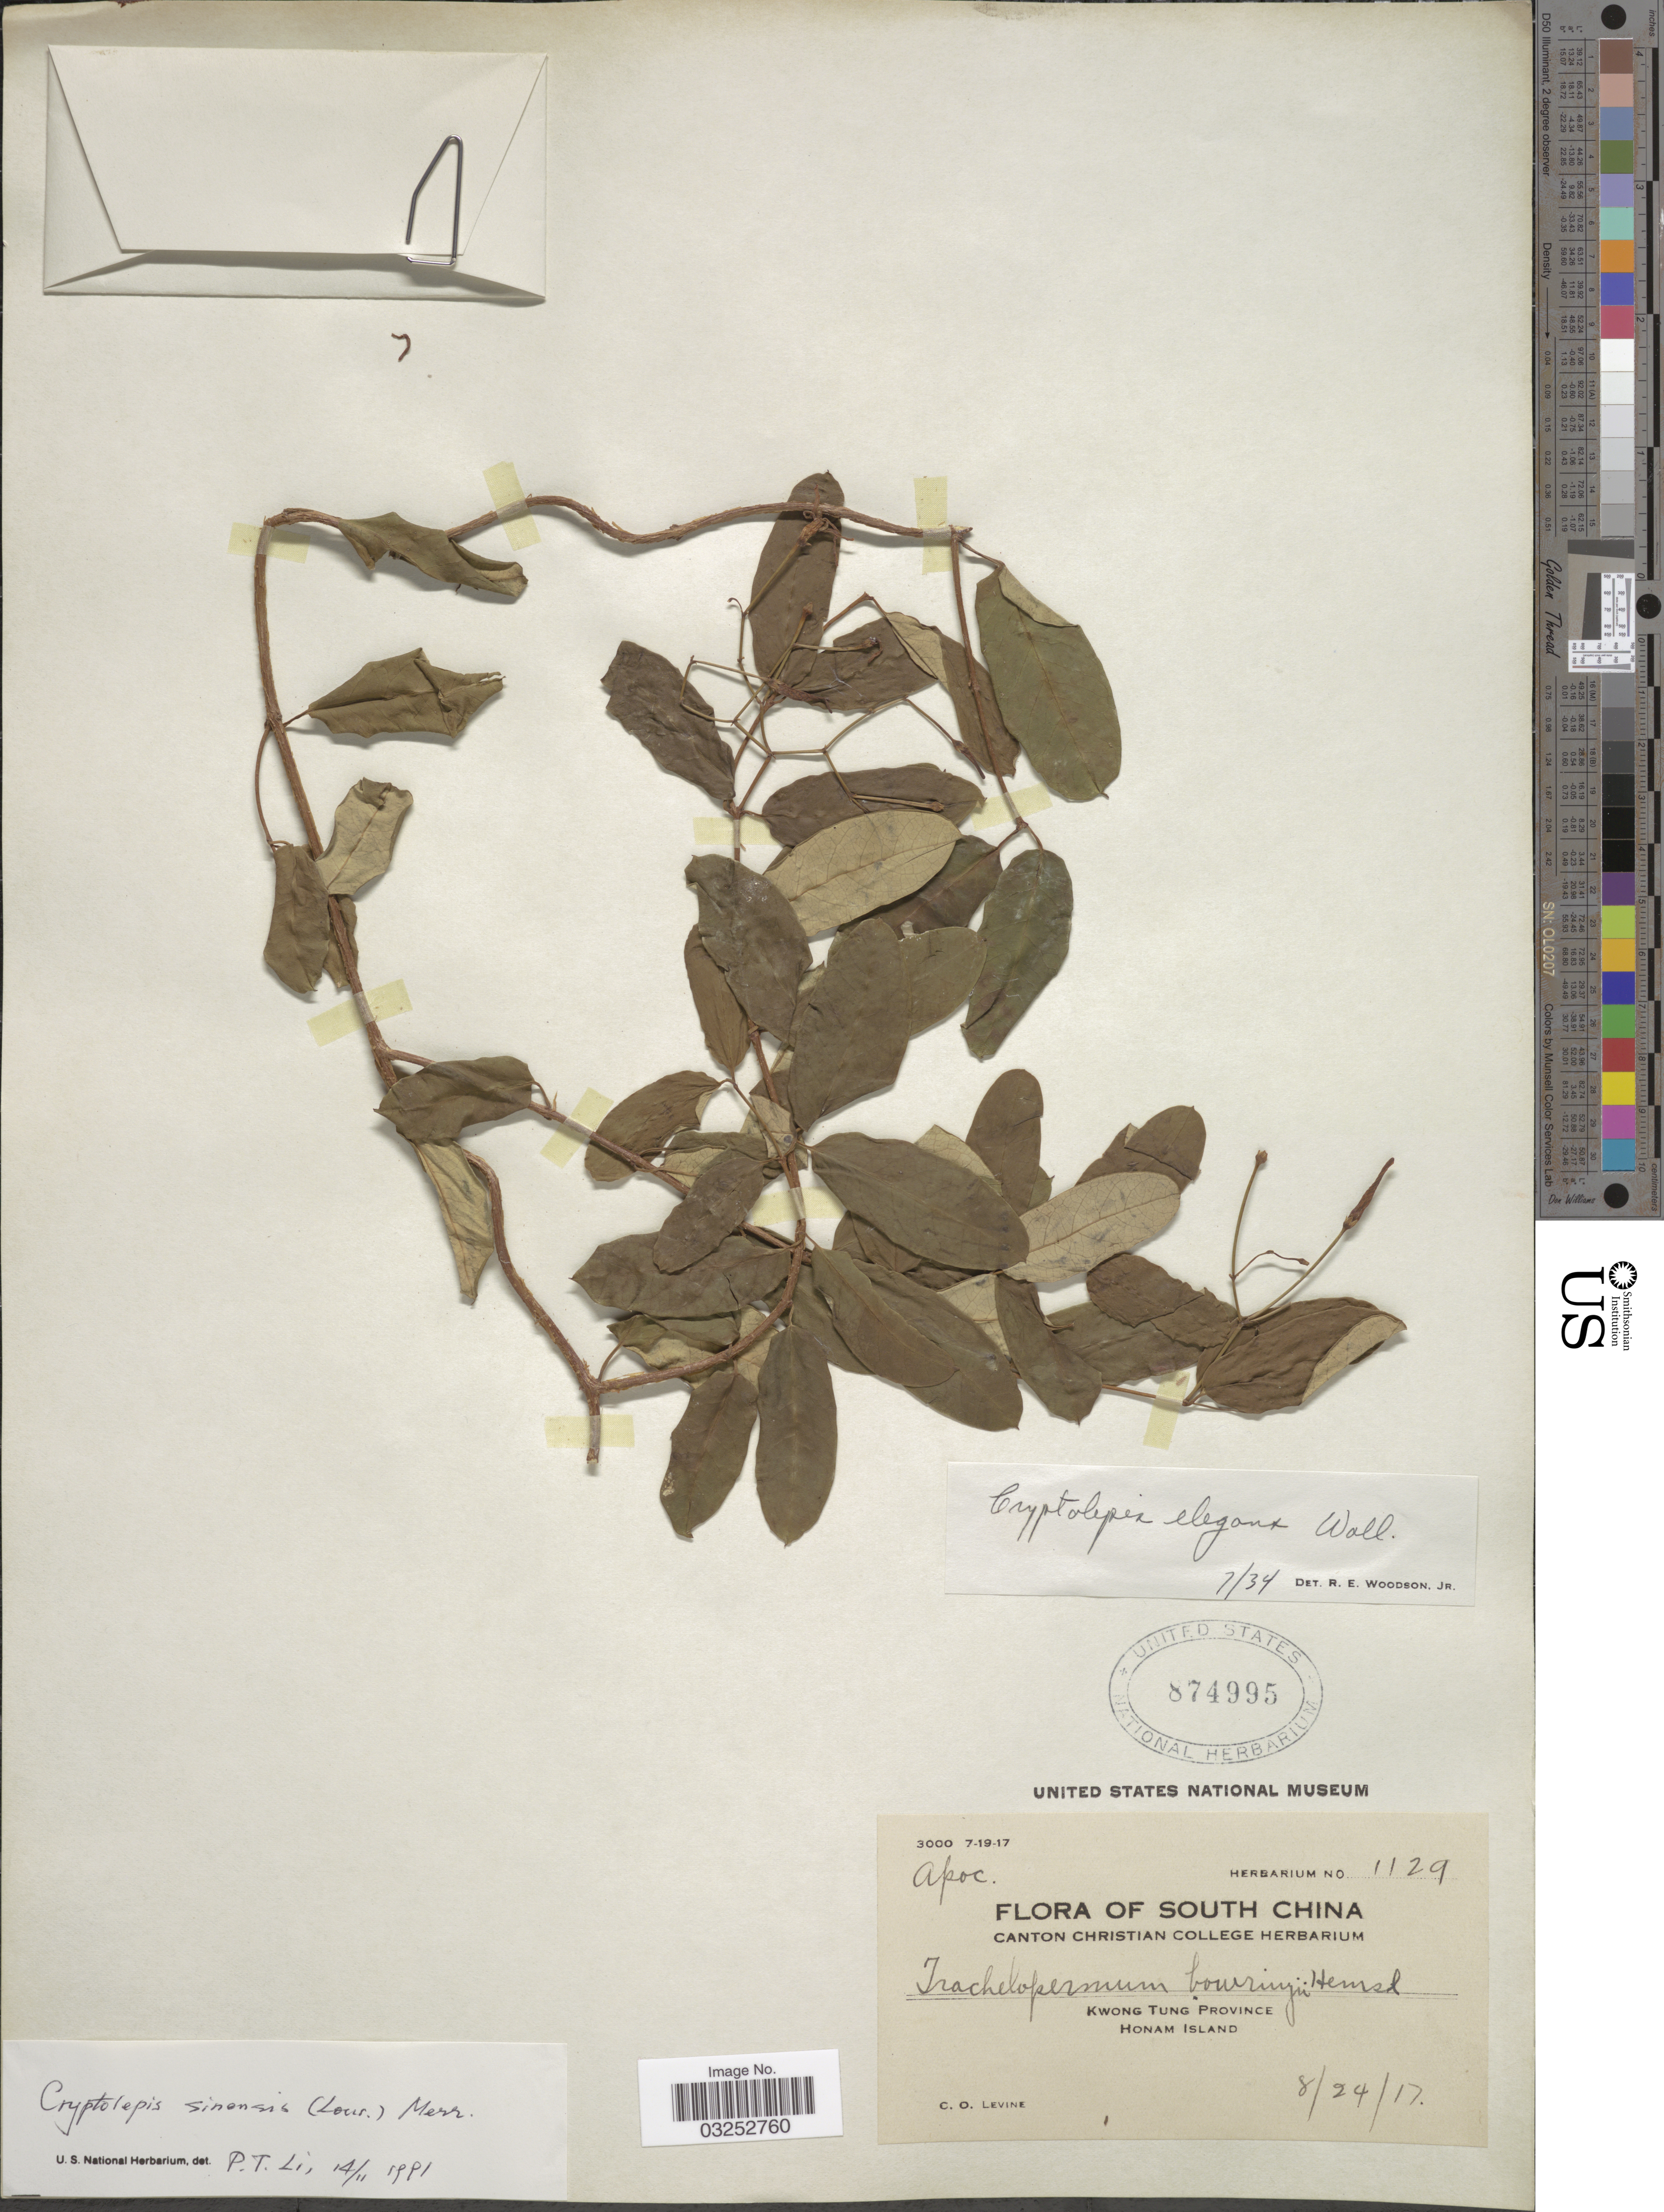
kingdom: Plantae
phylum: Tracheophyta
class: Magnoliopsida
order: Gentianales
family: Apocynaceae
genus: Cryptolepis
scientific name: Cryptolepis sinensis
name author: Merr.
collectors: C. O. Levine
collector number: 1129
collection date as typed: Transcribed d/m/y: 24/8/17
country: China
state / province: Guangdong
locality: Kwong Tung Province, Honam Island.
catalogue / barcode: US 874995